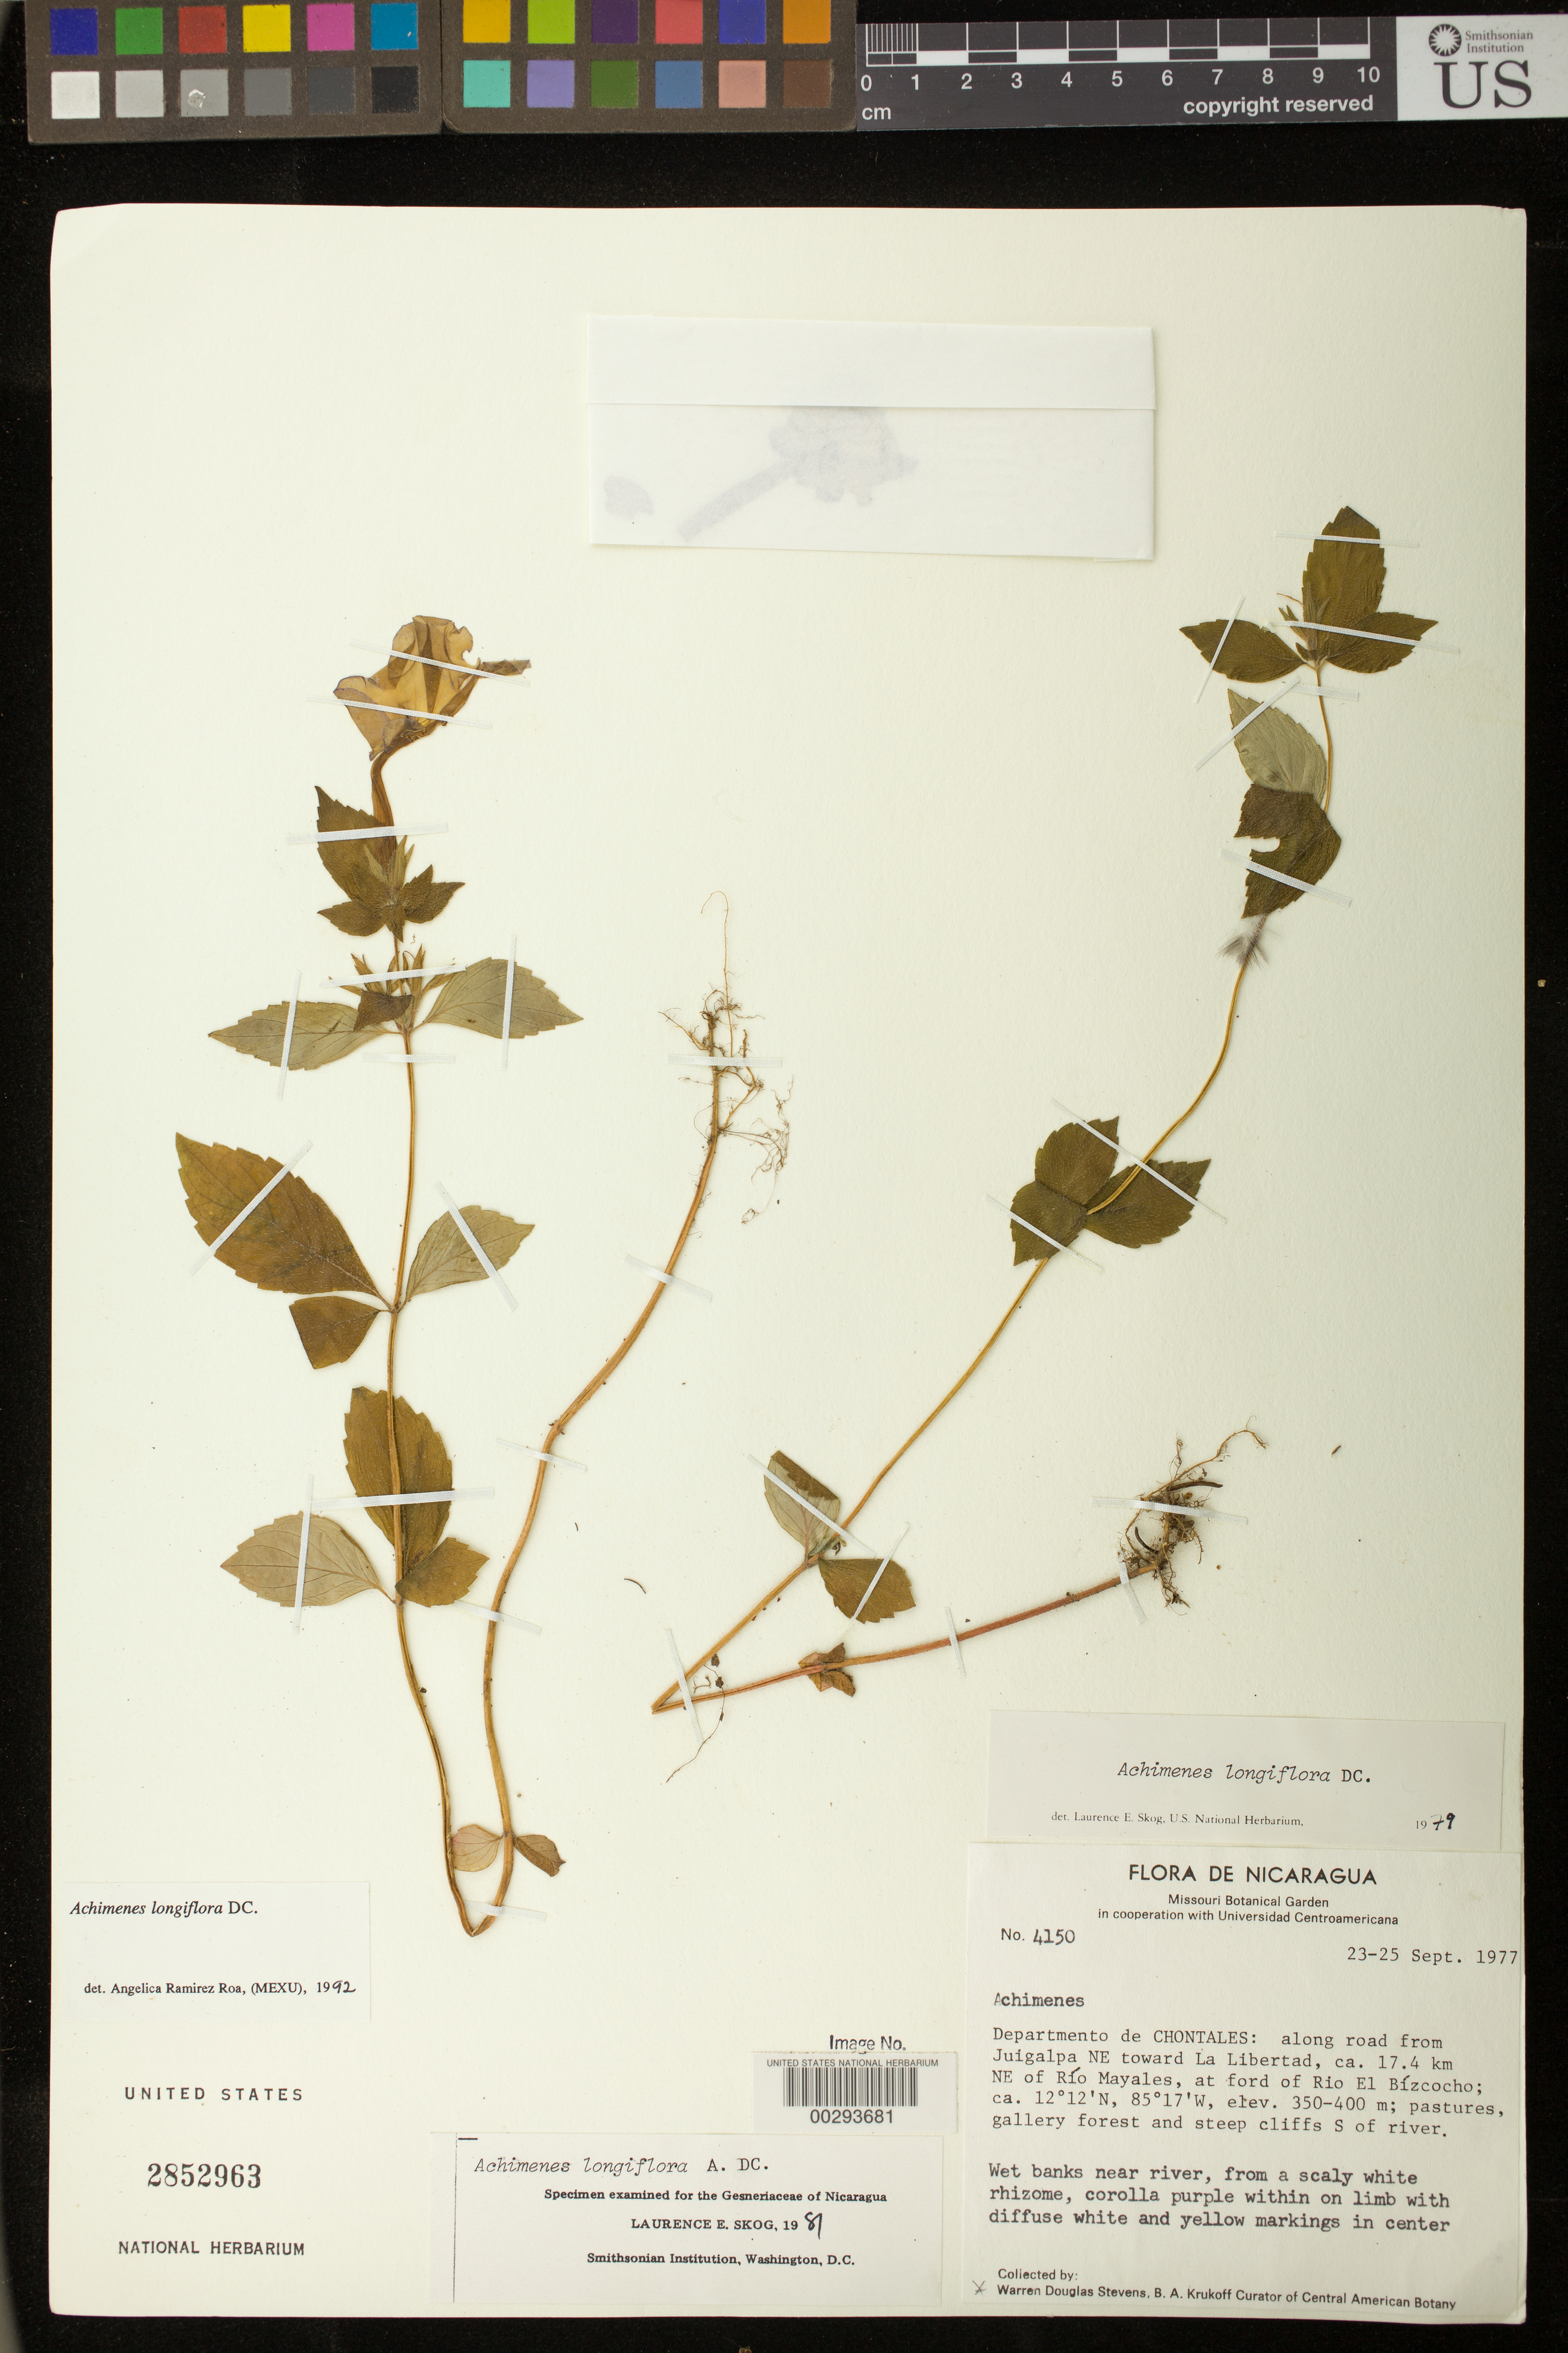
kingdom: Plantae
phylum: Tracheophyta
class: Magnoliopsida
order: Lamiales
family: Gesneriaceae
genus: Achimenes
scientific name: Achimenes longiflora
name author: DC.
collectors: W. D. Stevens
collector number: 4150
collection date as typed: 23-25 Sep 1977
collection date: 1977-09-23/1977-09-25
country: Nicaragua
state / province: Chontales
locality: Along road from Juigalpa NE toward La Libertad, ca 17.4 km NE of Rio Mayales, at Ford of Rio El Bizcocho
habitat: Wet banks near river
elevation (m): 350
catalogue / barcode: US 2852963